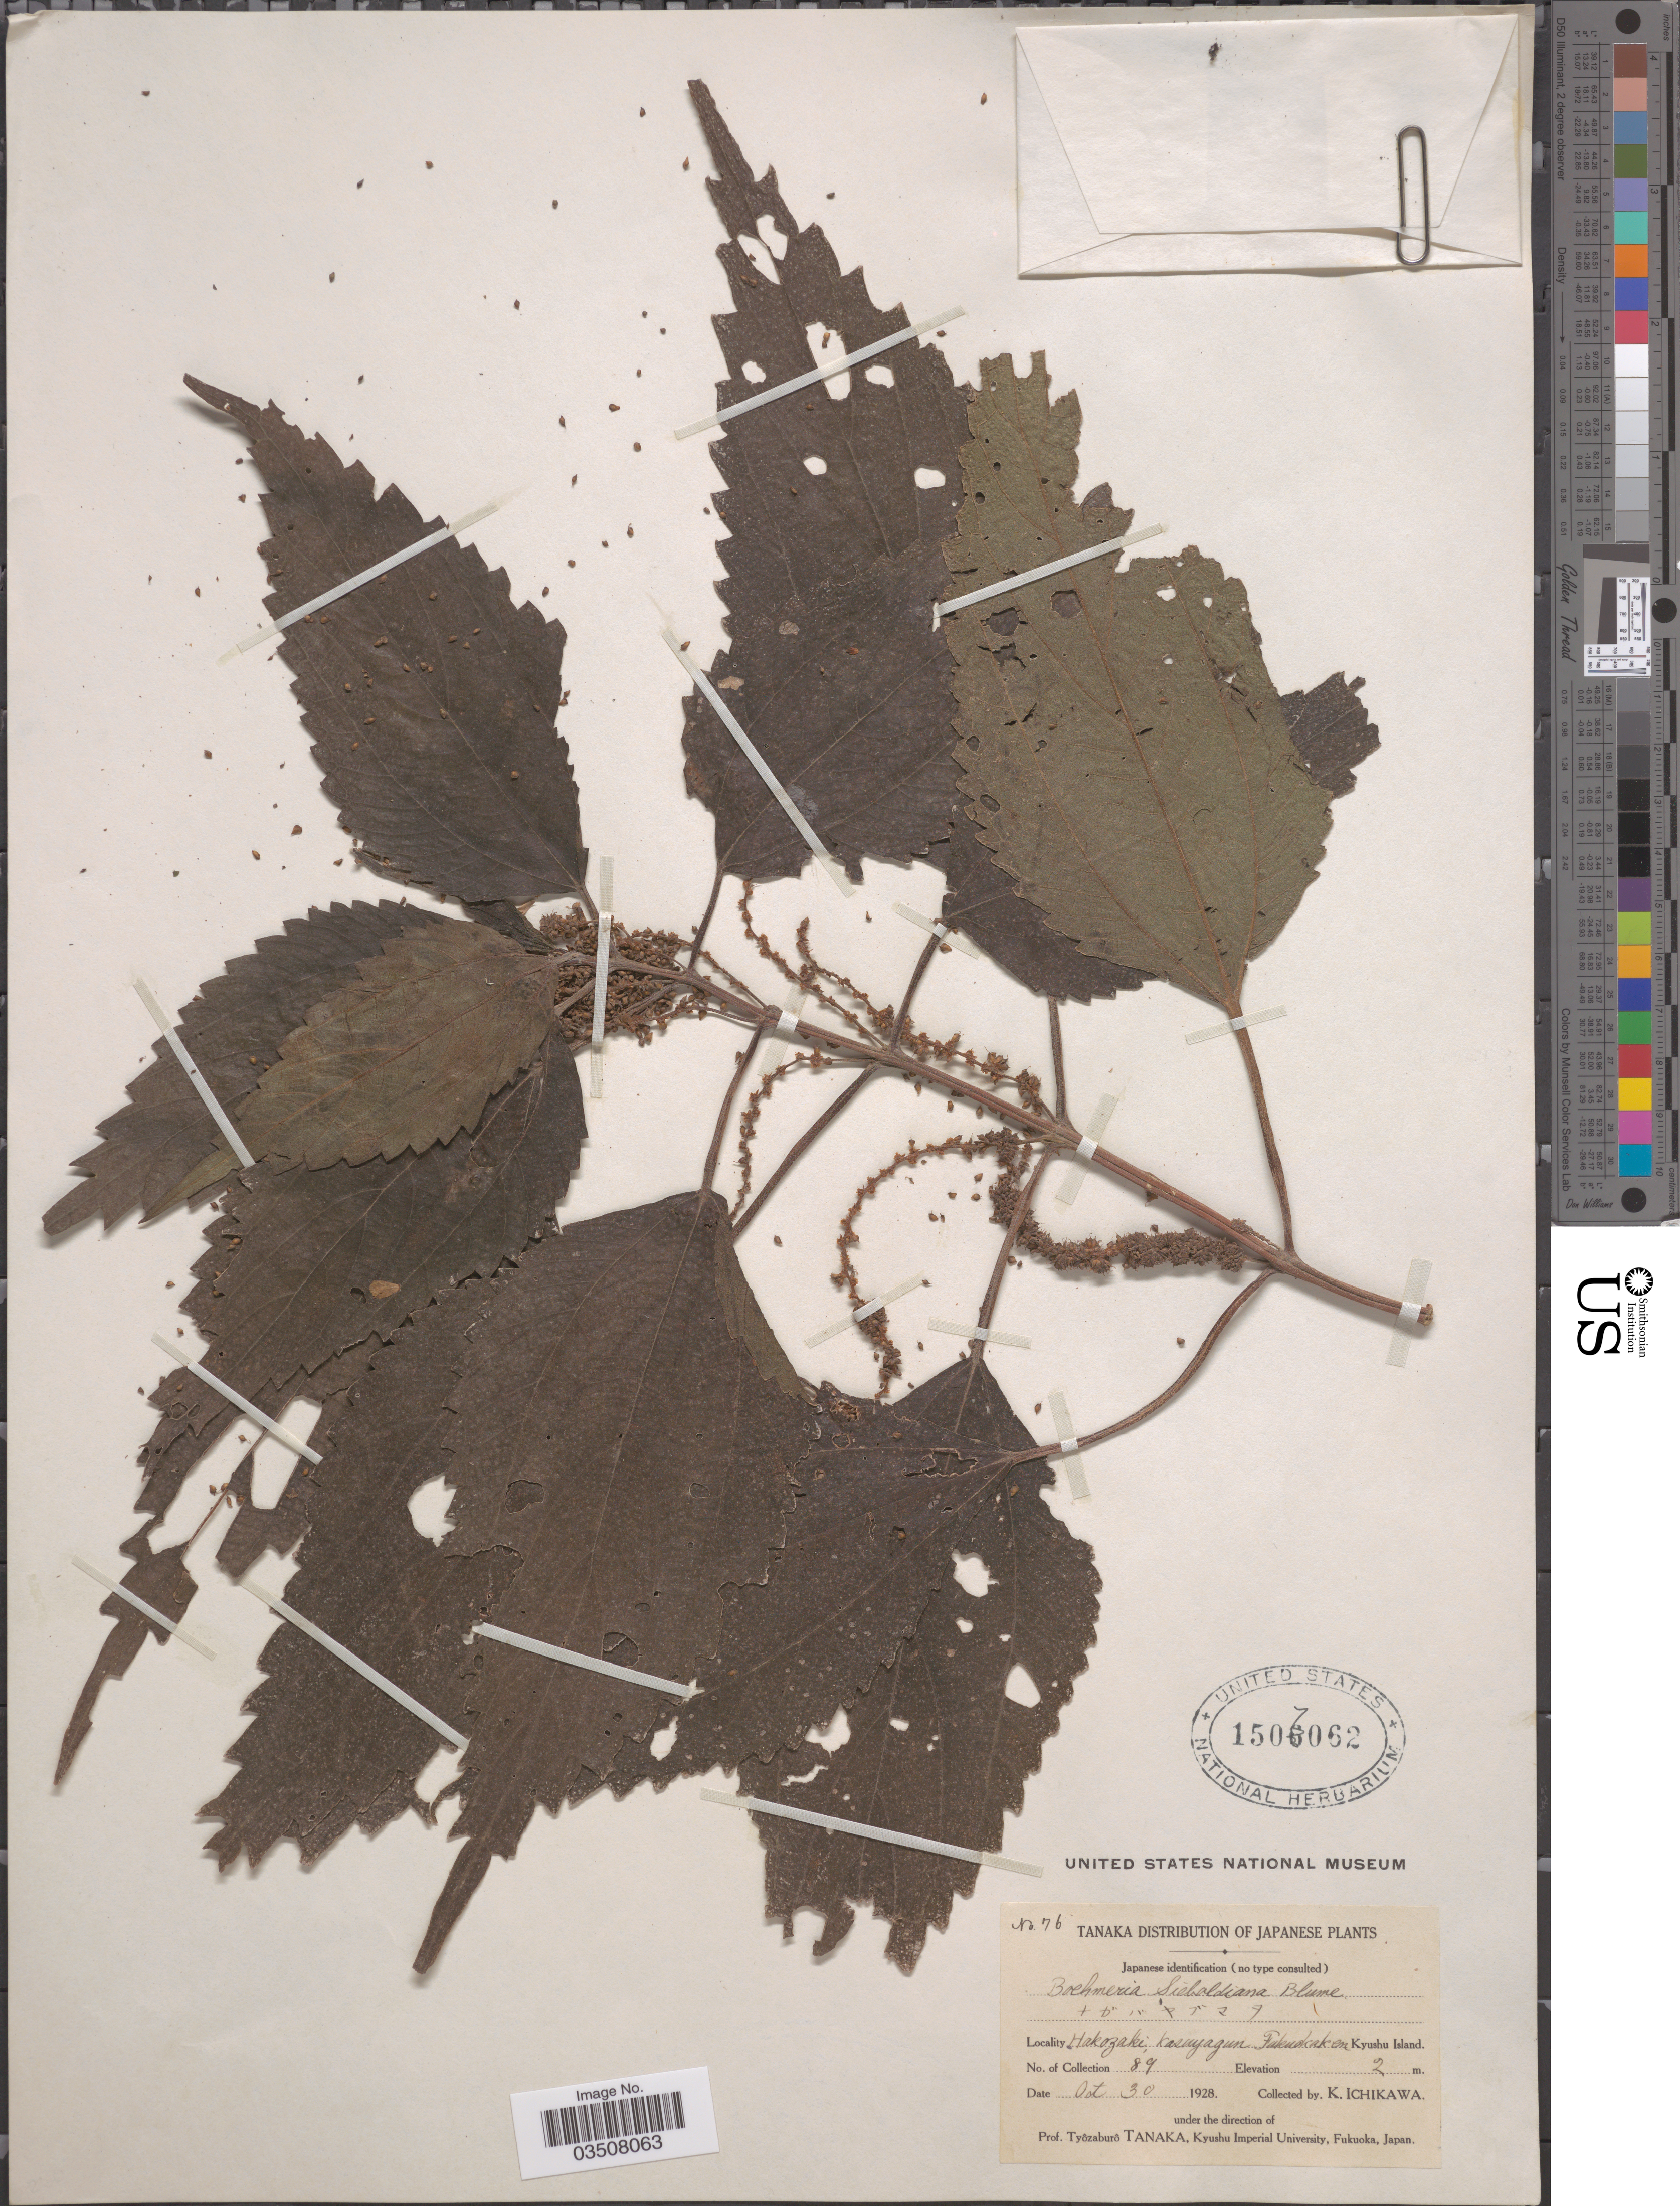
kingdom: Plantae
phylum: Tracheophyta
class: Magnoliopsida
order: Rosales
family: Urticaceae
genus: Boehmeria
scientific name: Boehmeria sieboldiana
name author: Blume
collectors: K. Ichikawa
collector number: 89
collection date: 1928-10-30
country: Japan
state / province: Hukuoka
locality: Hakozaki, Kasuyagun, Fakuokaken, Kyushu Island.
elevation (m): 2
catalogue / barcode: US 1507062